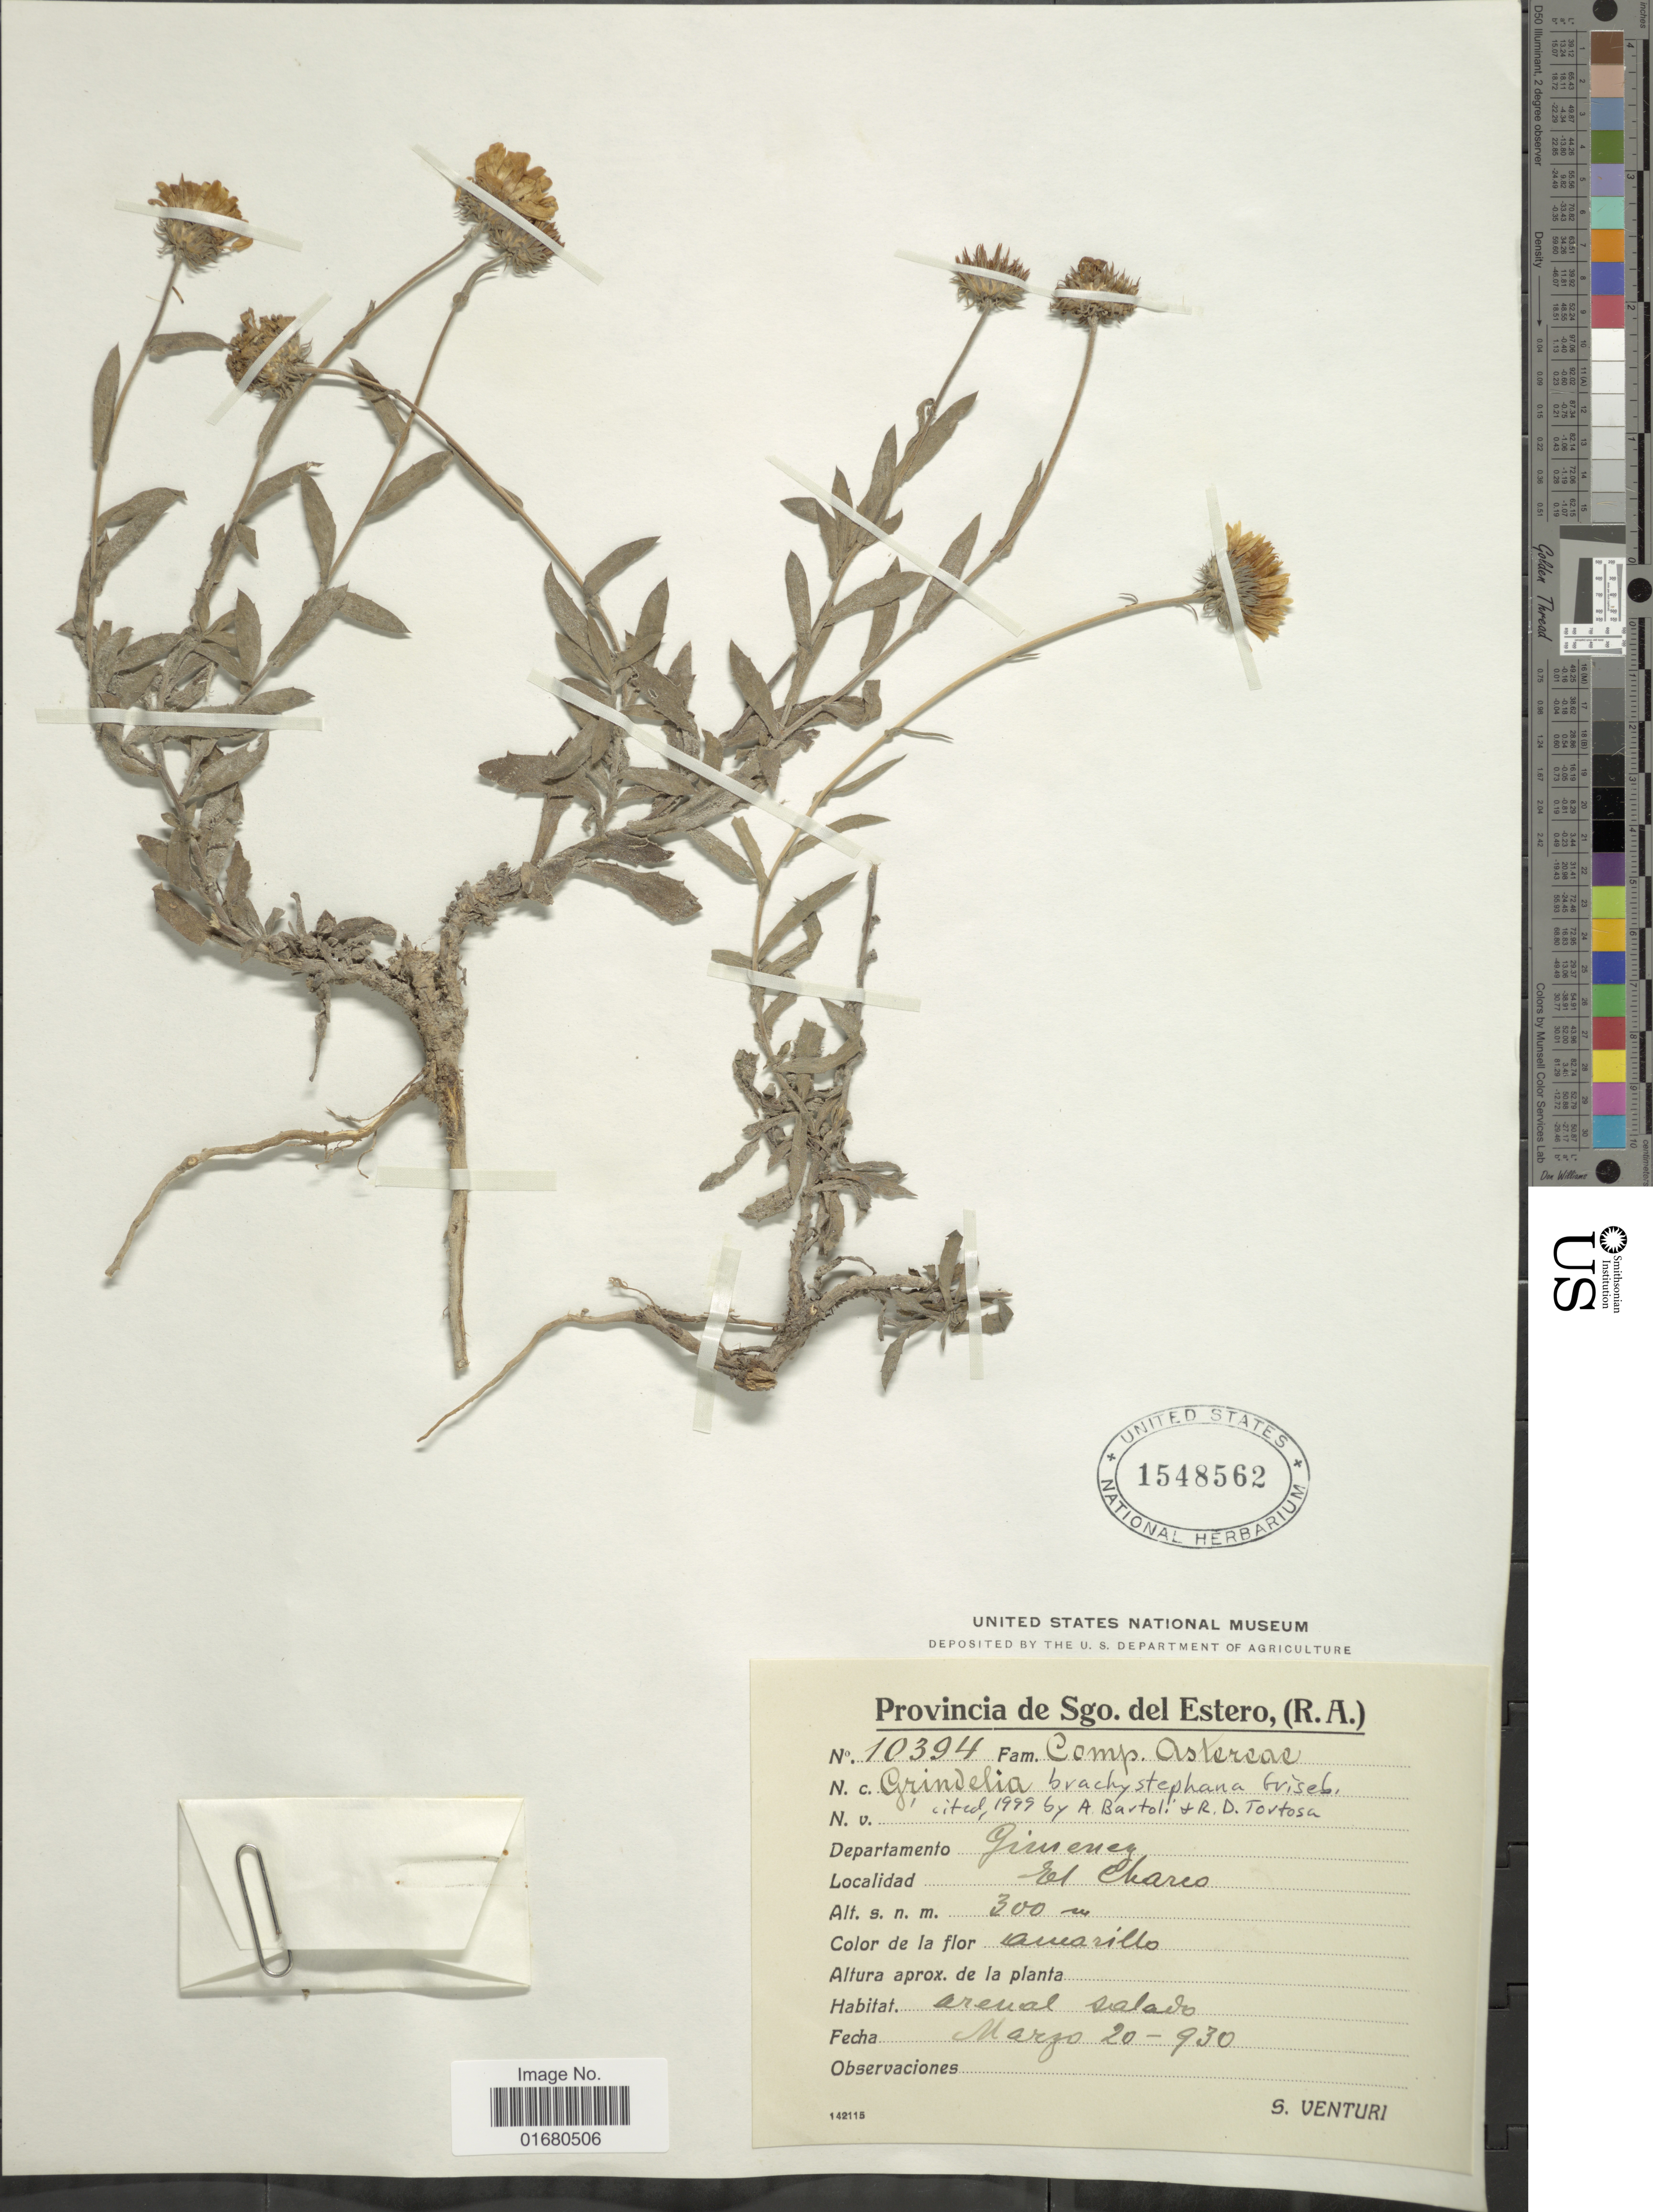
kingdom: Plantae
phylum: Tracheophyta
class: Magnoliopsida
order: Asterales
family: Asteraceae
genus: Grindelia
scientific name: Grindelia brachystephana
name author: Griseb.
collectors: S. Venturi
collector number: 10394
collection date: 1930-03-20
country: Argentina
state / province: Santiago del Estero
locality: El Charco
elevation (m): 300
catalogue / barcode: US 1548562